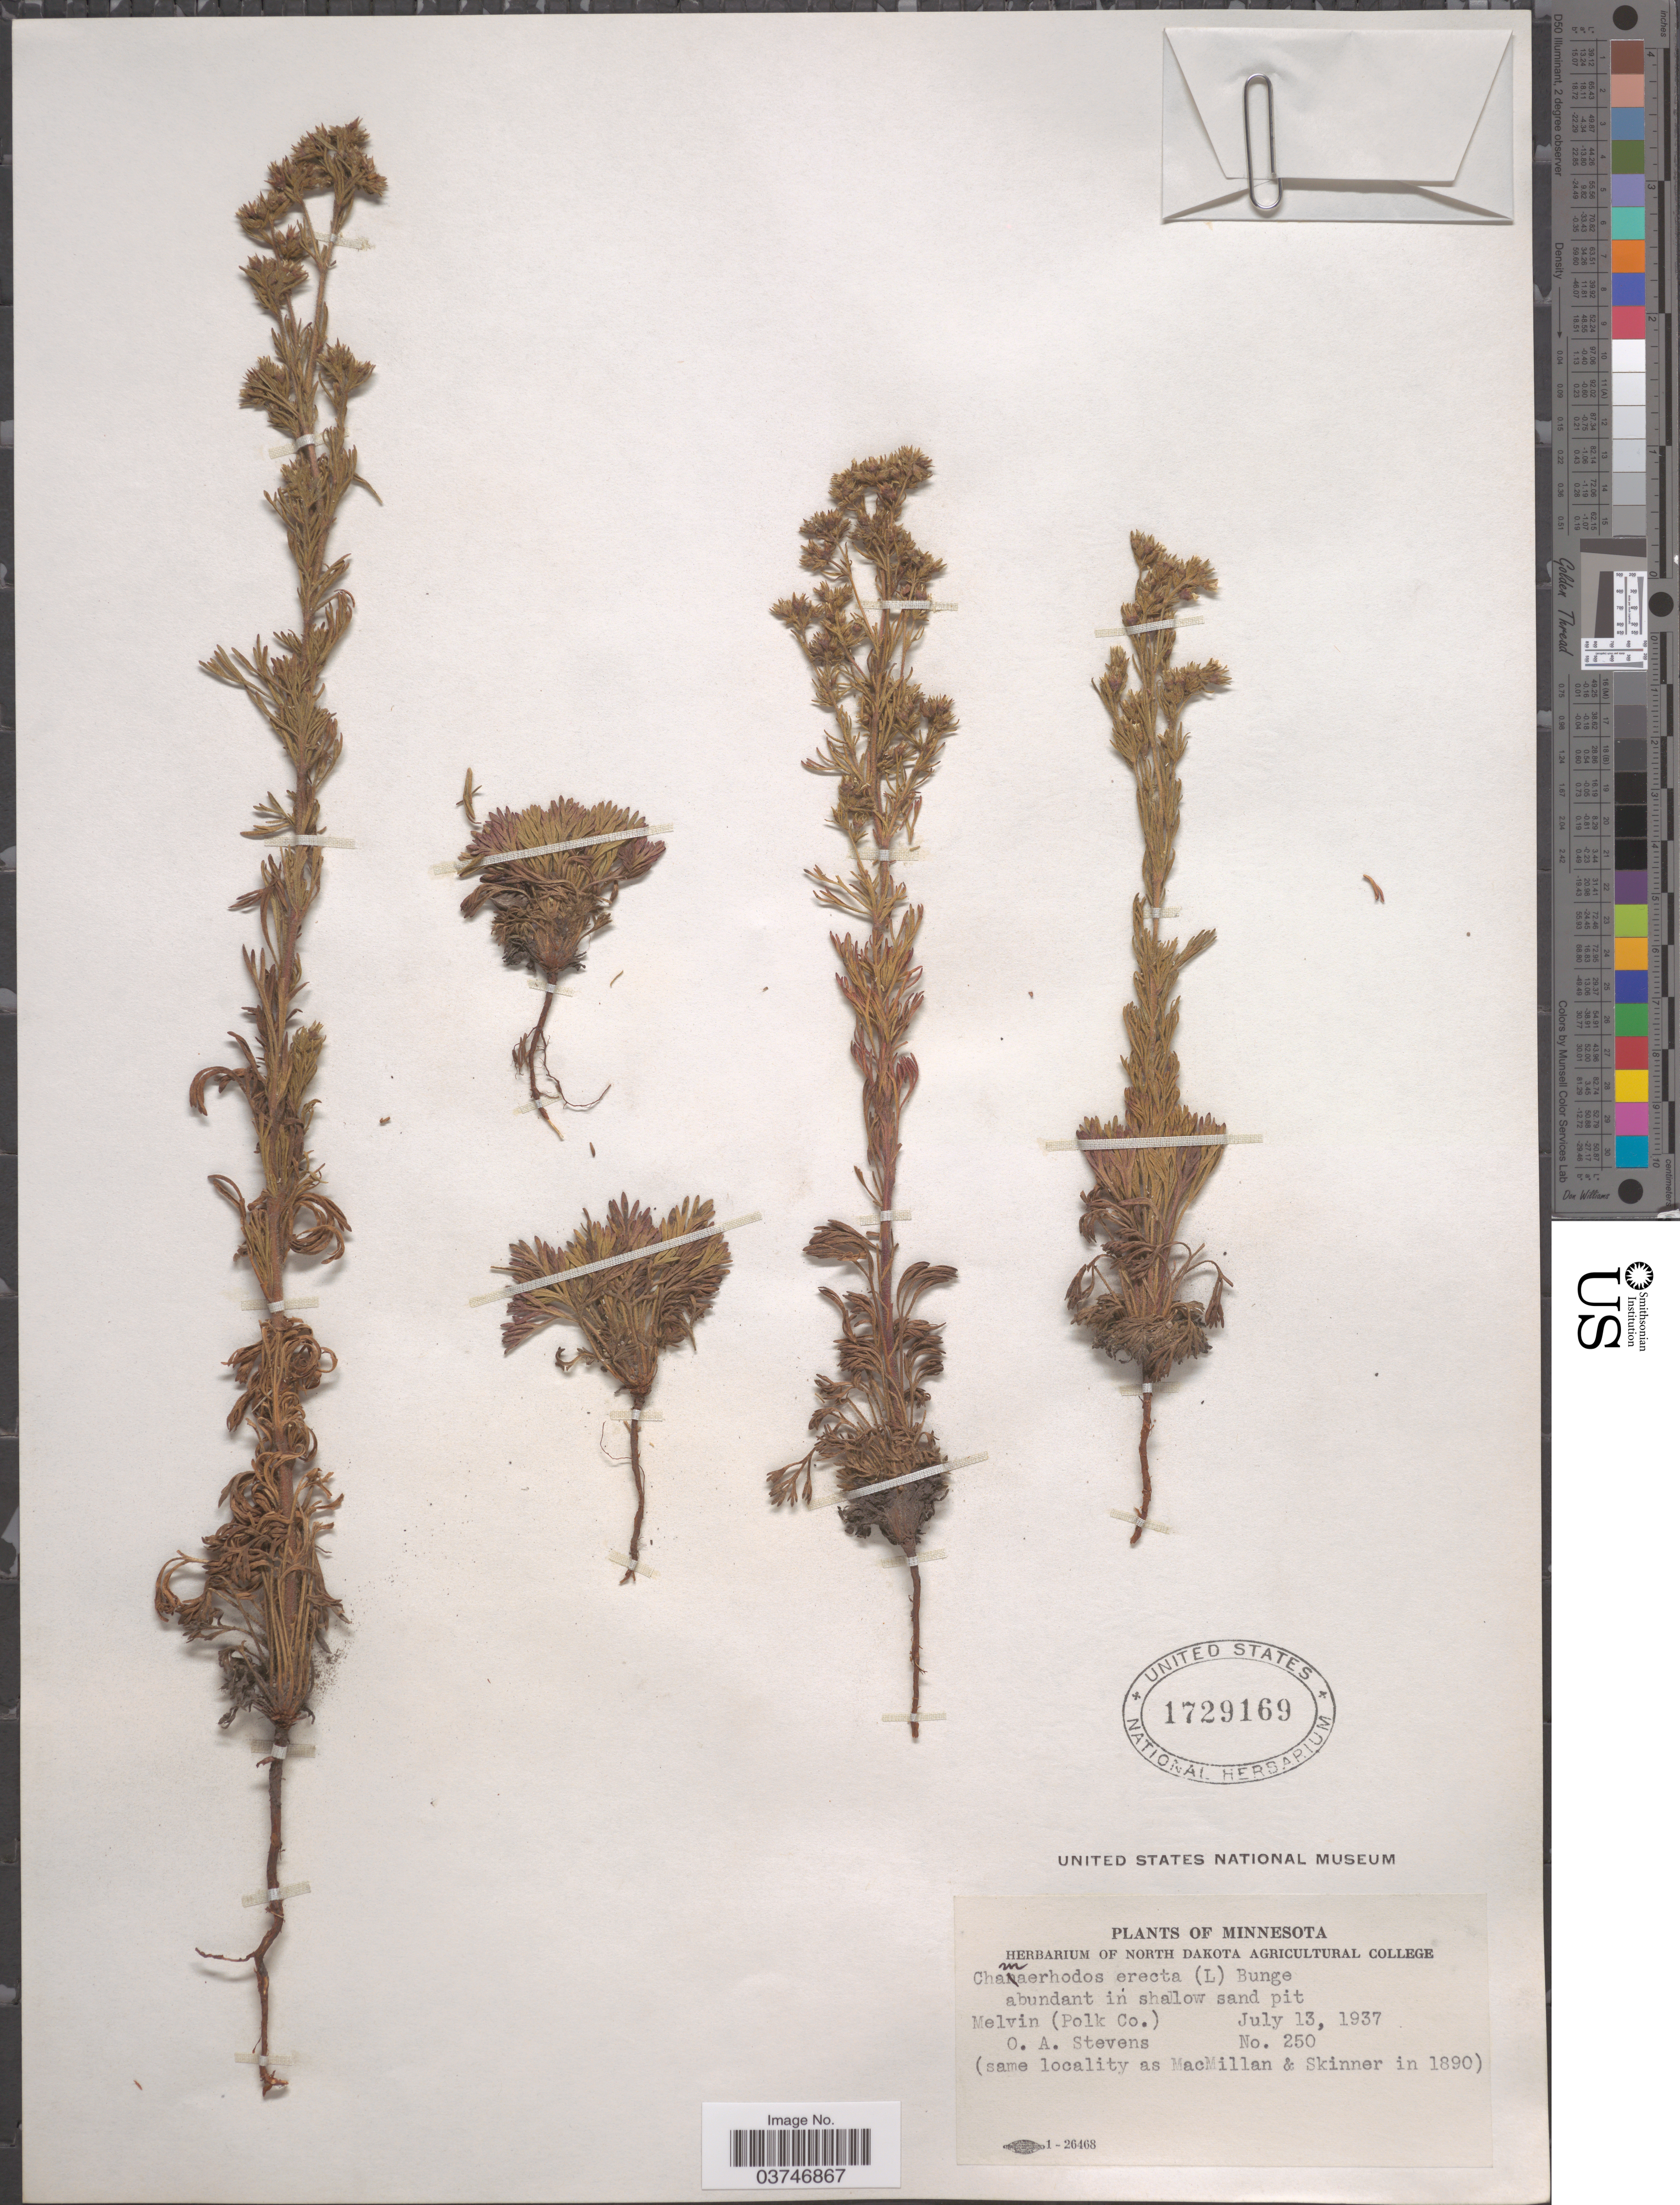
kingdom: Plantae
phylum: Tracheophyta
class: Magnoliopsida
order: Rosales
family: Rosaceae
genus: Chamaerhodos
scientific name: Chamaerhodos erecta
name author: (L.) Bunge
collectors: O. A. Stevens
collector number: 250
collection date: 1937-07-13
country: United States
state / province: Minnesota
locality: Melvin (Polk Co.).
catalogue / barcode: US 1729169